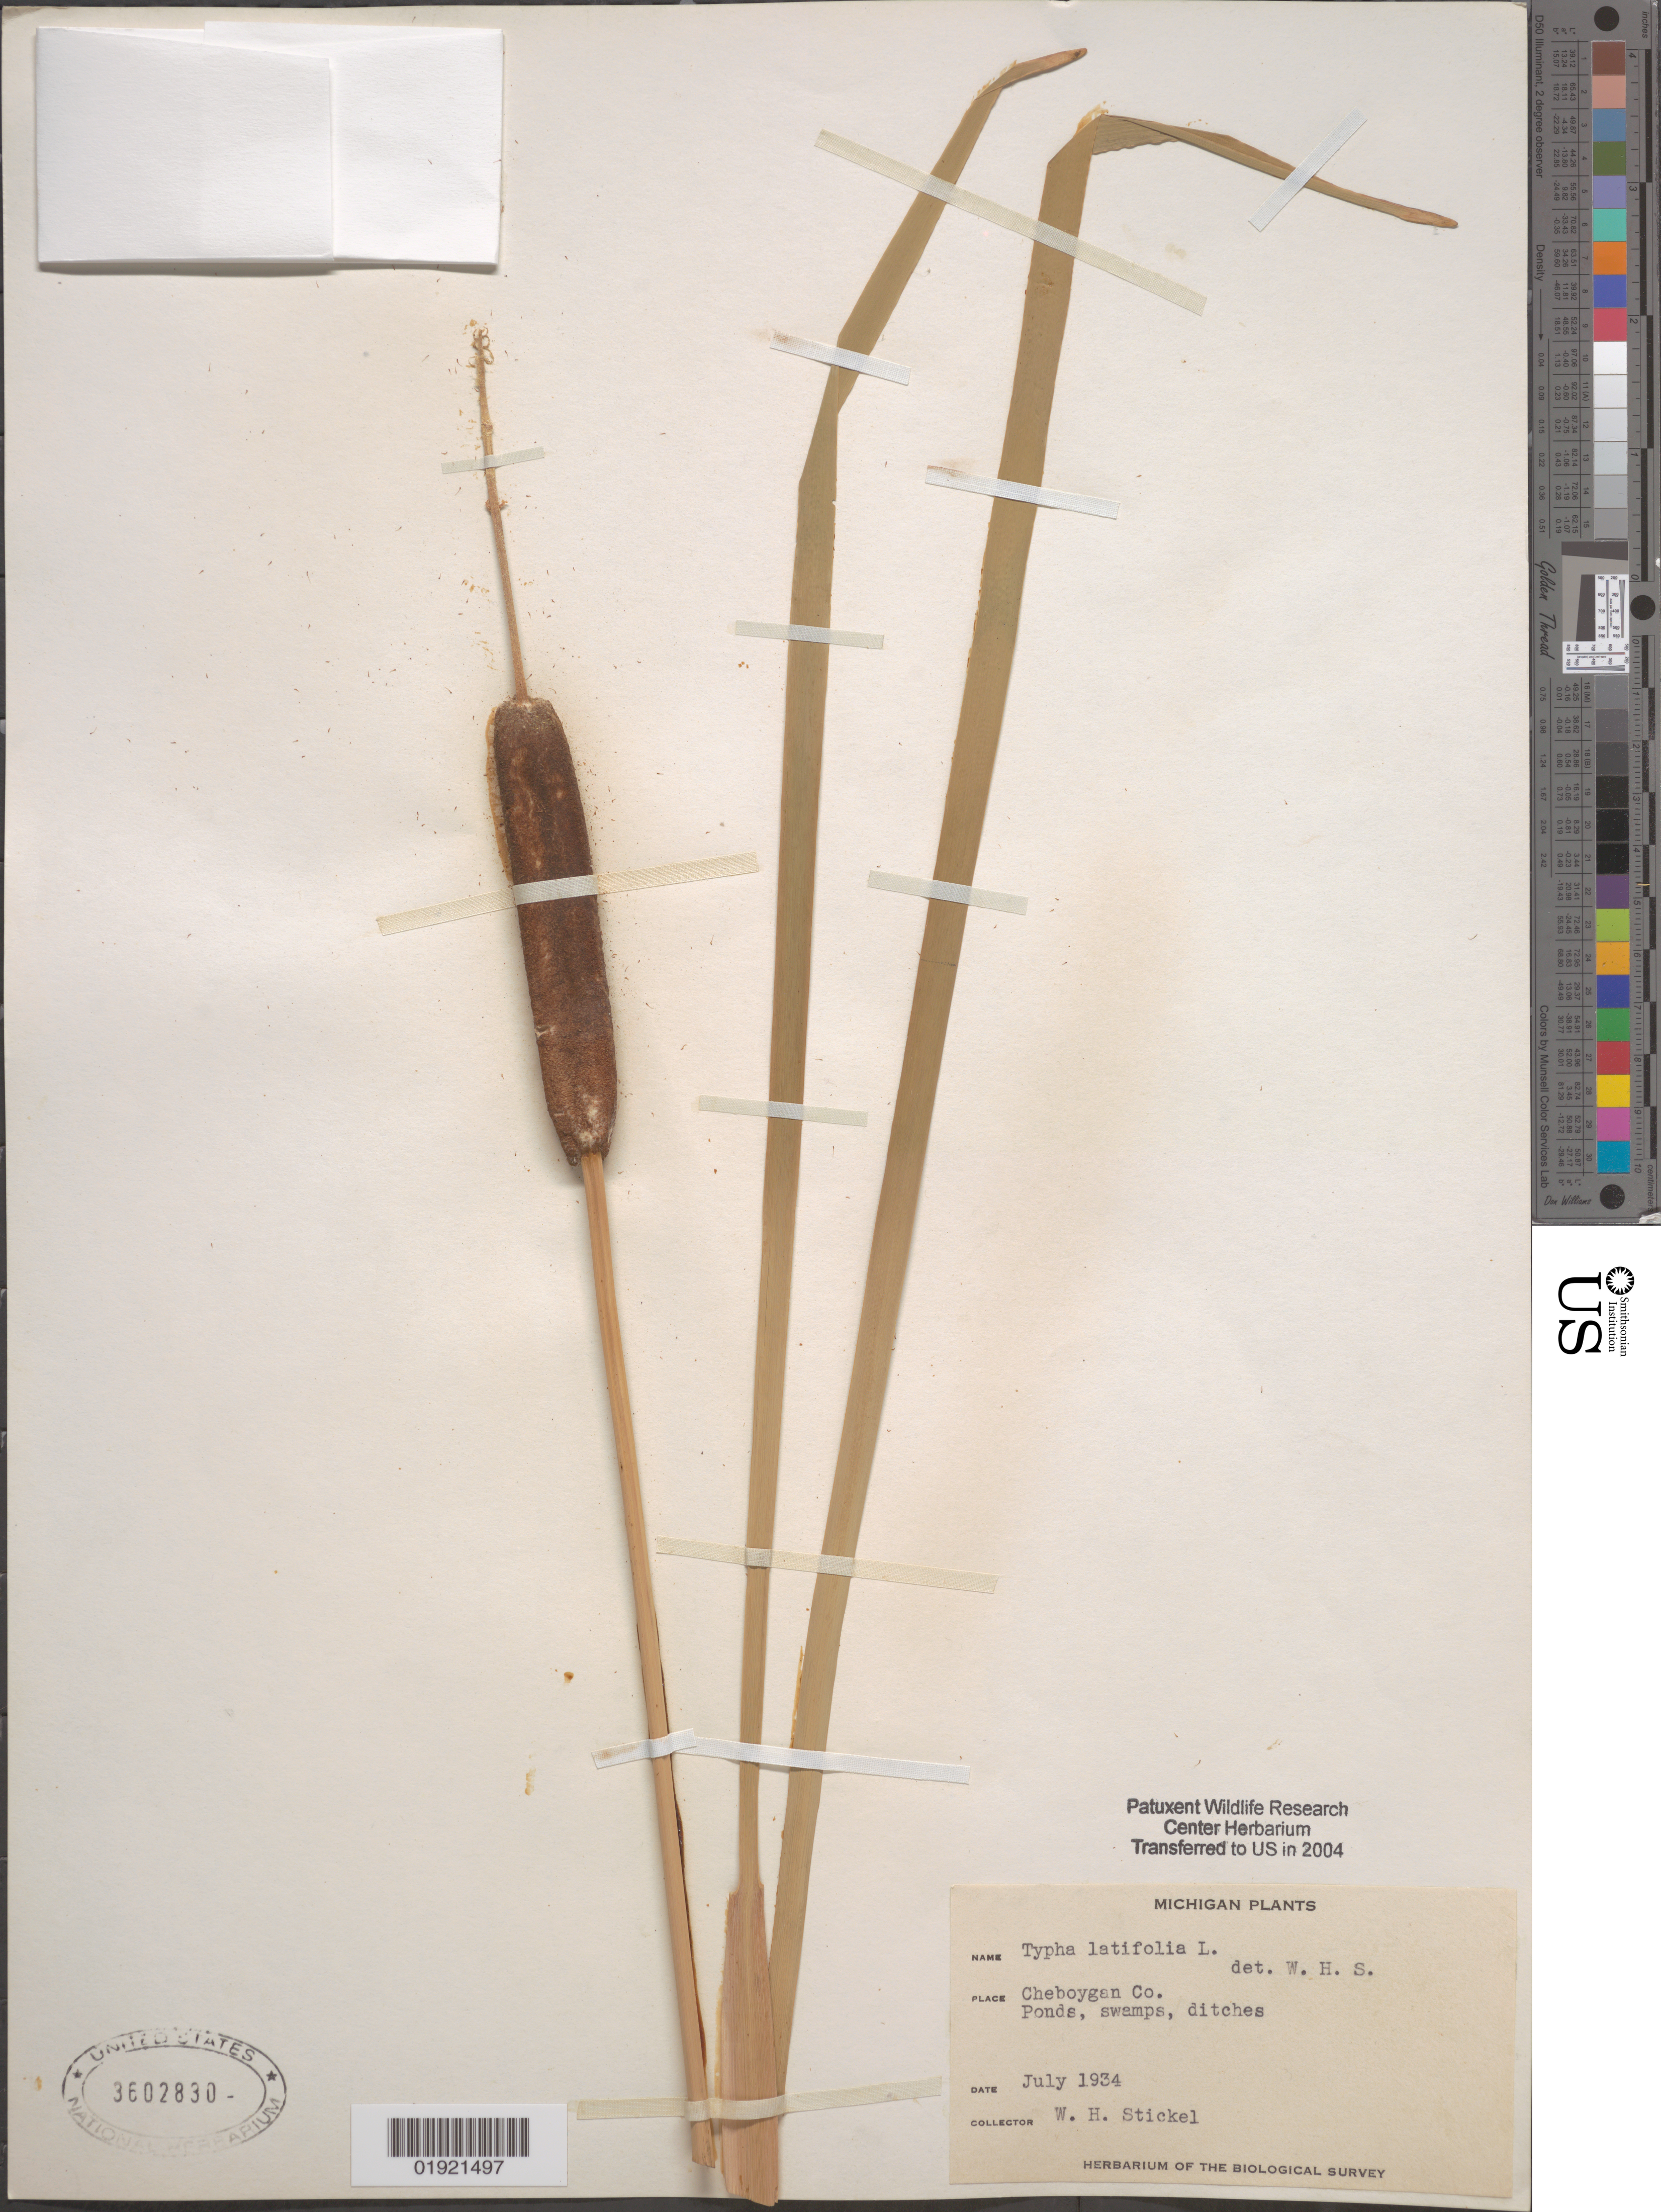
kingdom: Plantae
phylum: Tracheophyta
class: Liliopsida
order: Poales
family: Typhaceae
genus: Typha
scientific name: Typha latifolia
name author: L.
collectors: W. Stickel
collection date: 1934-07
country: United States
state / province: Michigan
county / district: Cheboygan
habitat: Ponds, swamps, ditches.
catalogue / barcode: US 3602830